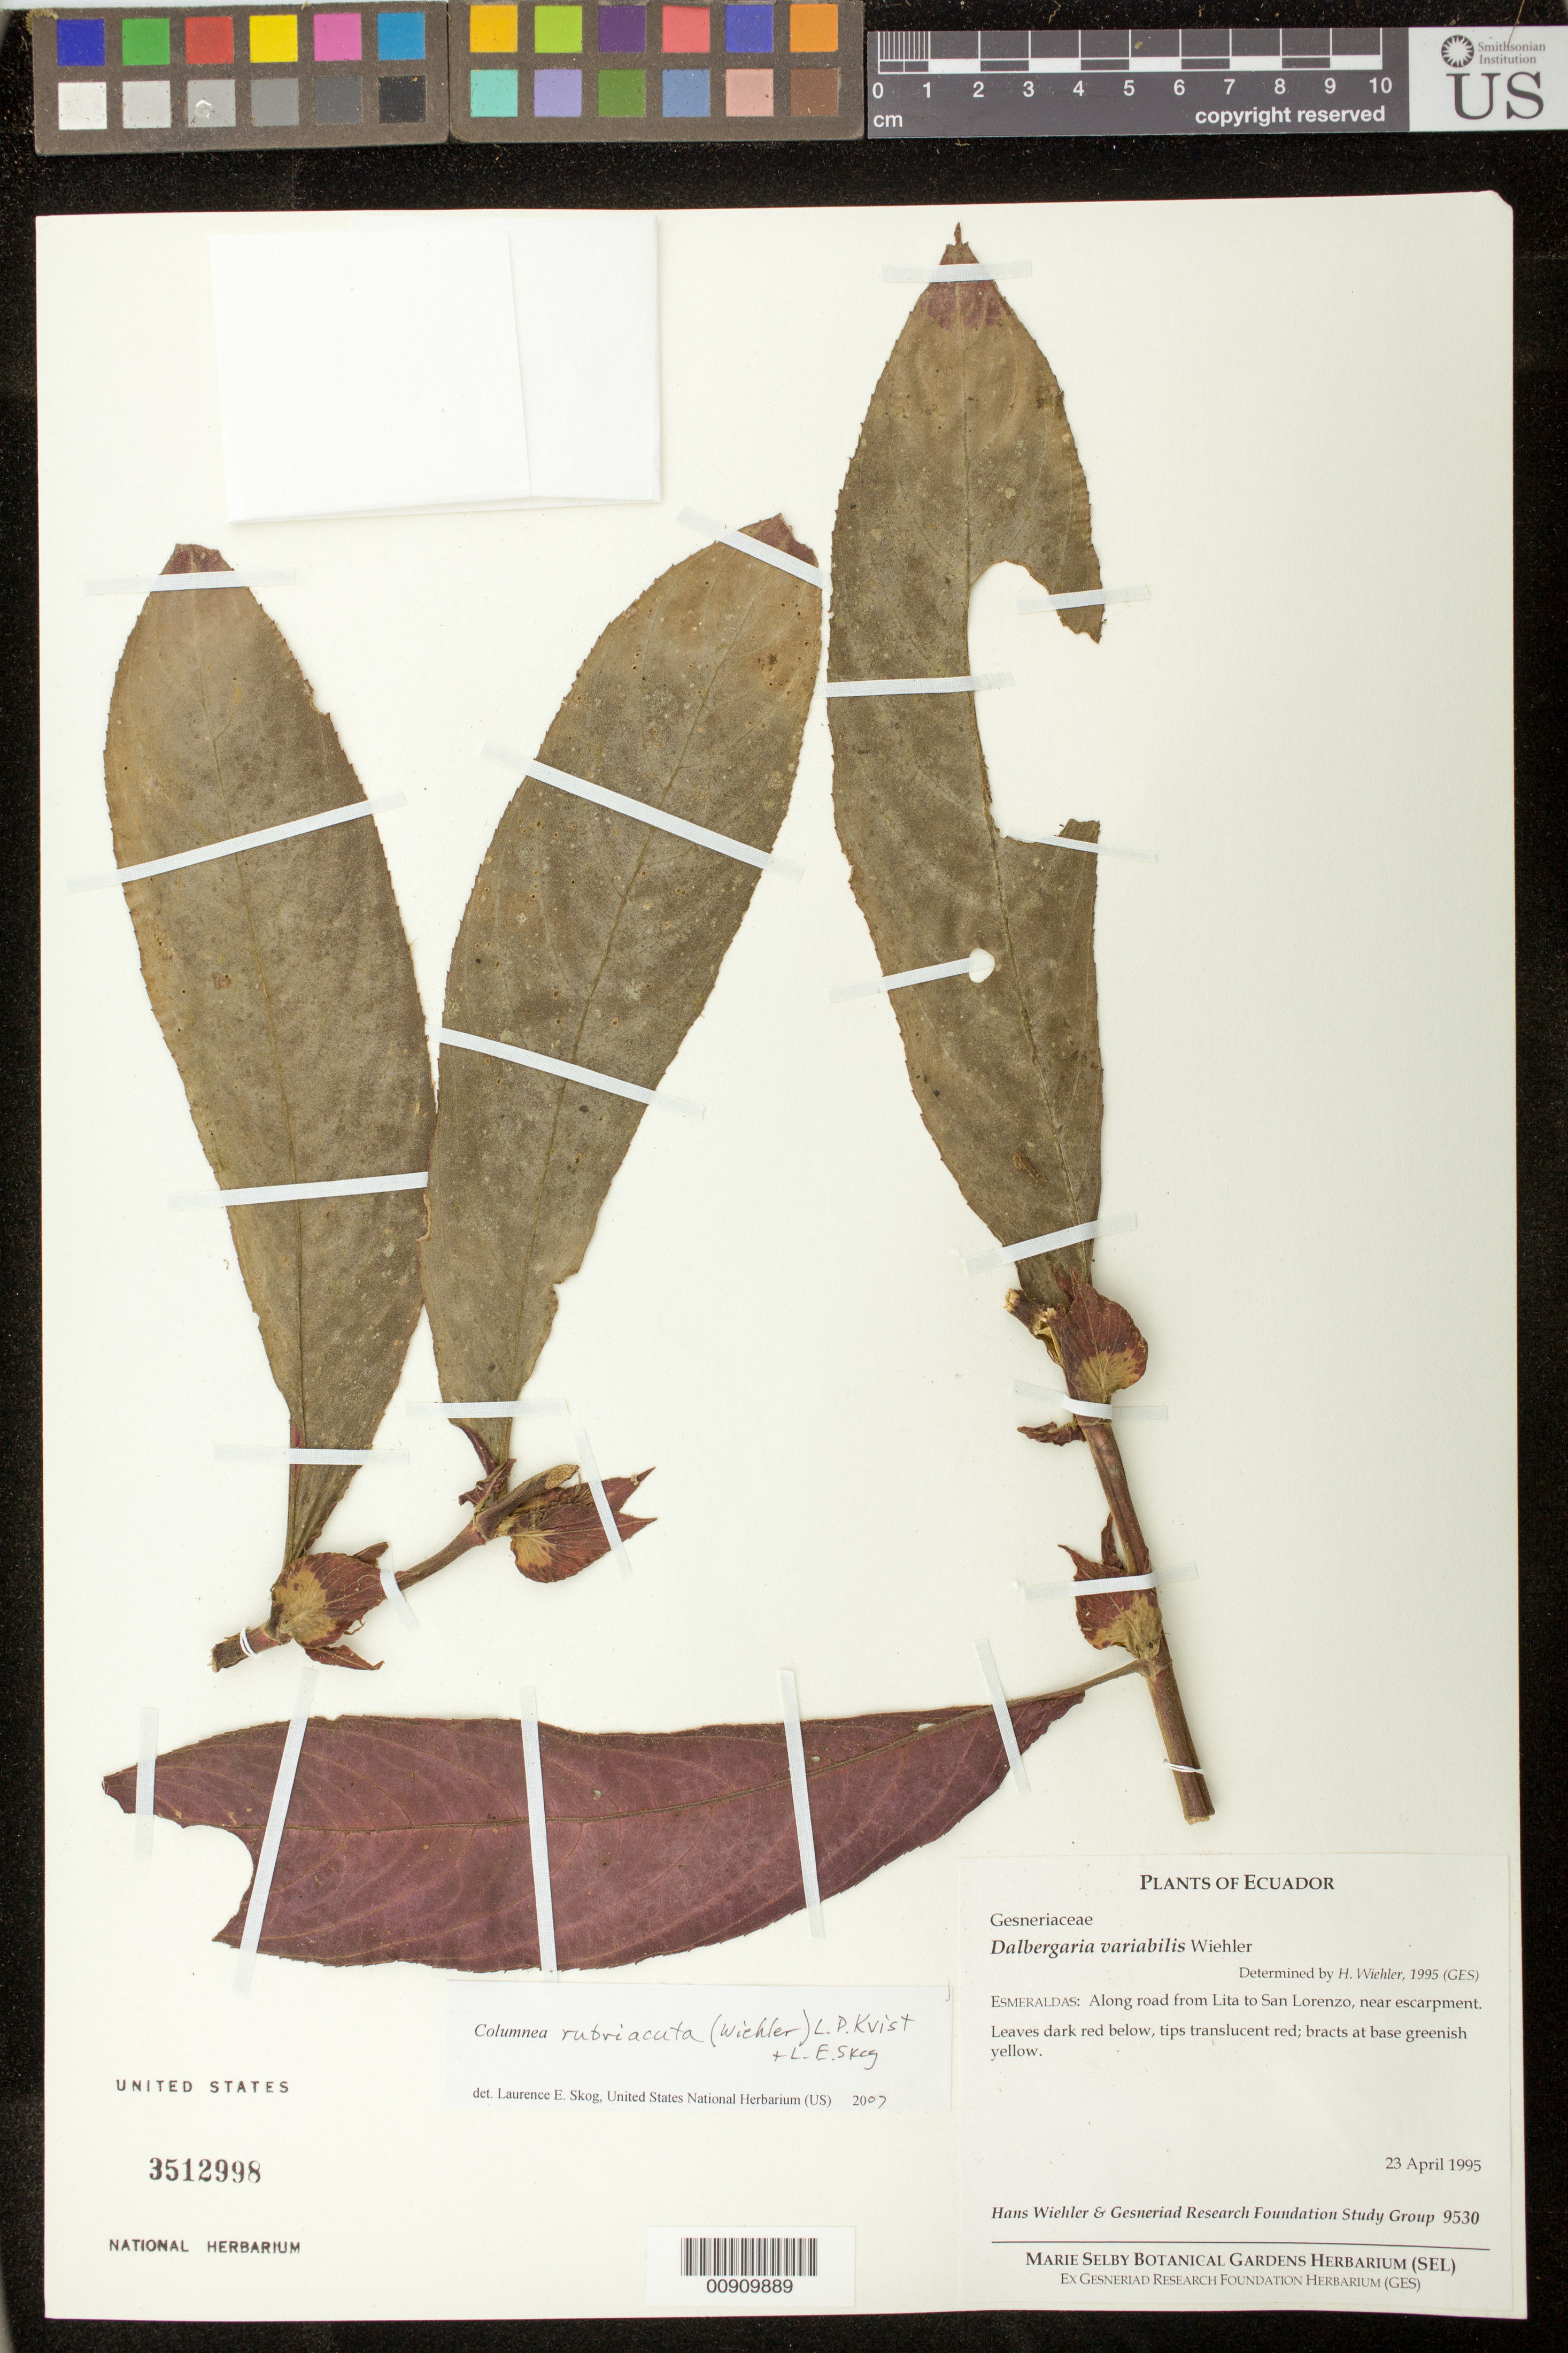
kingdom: Plantae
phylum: Tracheophyta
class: Magnoliopsida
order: Lamiales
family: Gesneriaceae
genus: Columnea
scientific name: Columnea rubriacuta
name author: (Wiehler) L.P. Kvist & L.E. Skog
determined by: Skog, Laurence E.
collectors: H. J. Wiehler & GRF Study Group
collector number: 9530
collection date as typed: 23 Apr 1995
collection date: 1995-04-23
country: Ecuador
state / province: Esmeraldas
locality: Esmeraldas: along road from Lita to San Lorenzo, near escarpment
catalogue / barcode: US 3512998